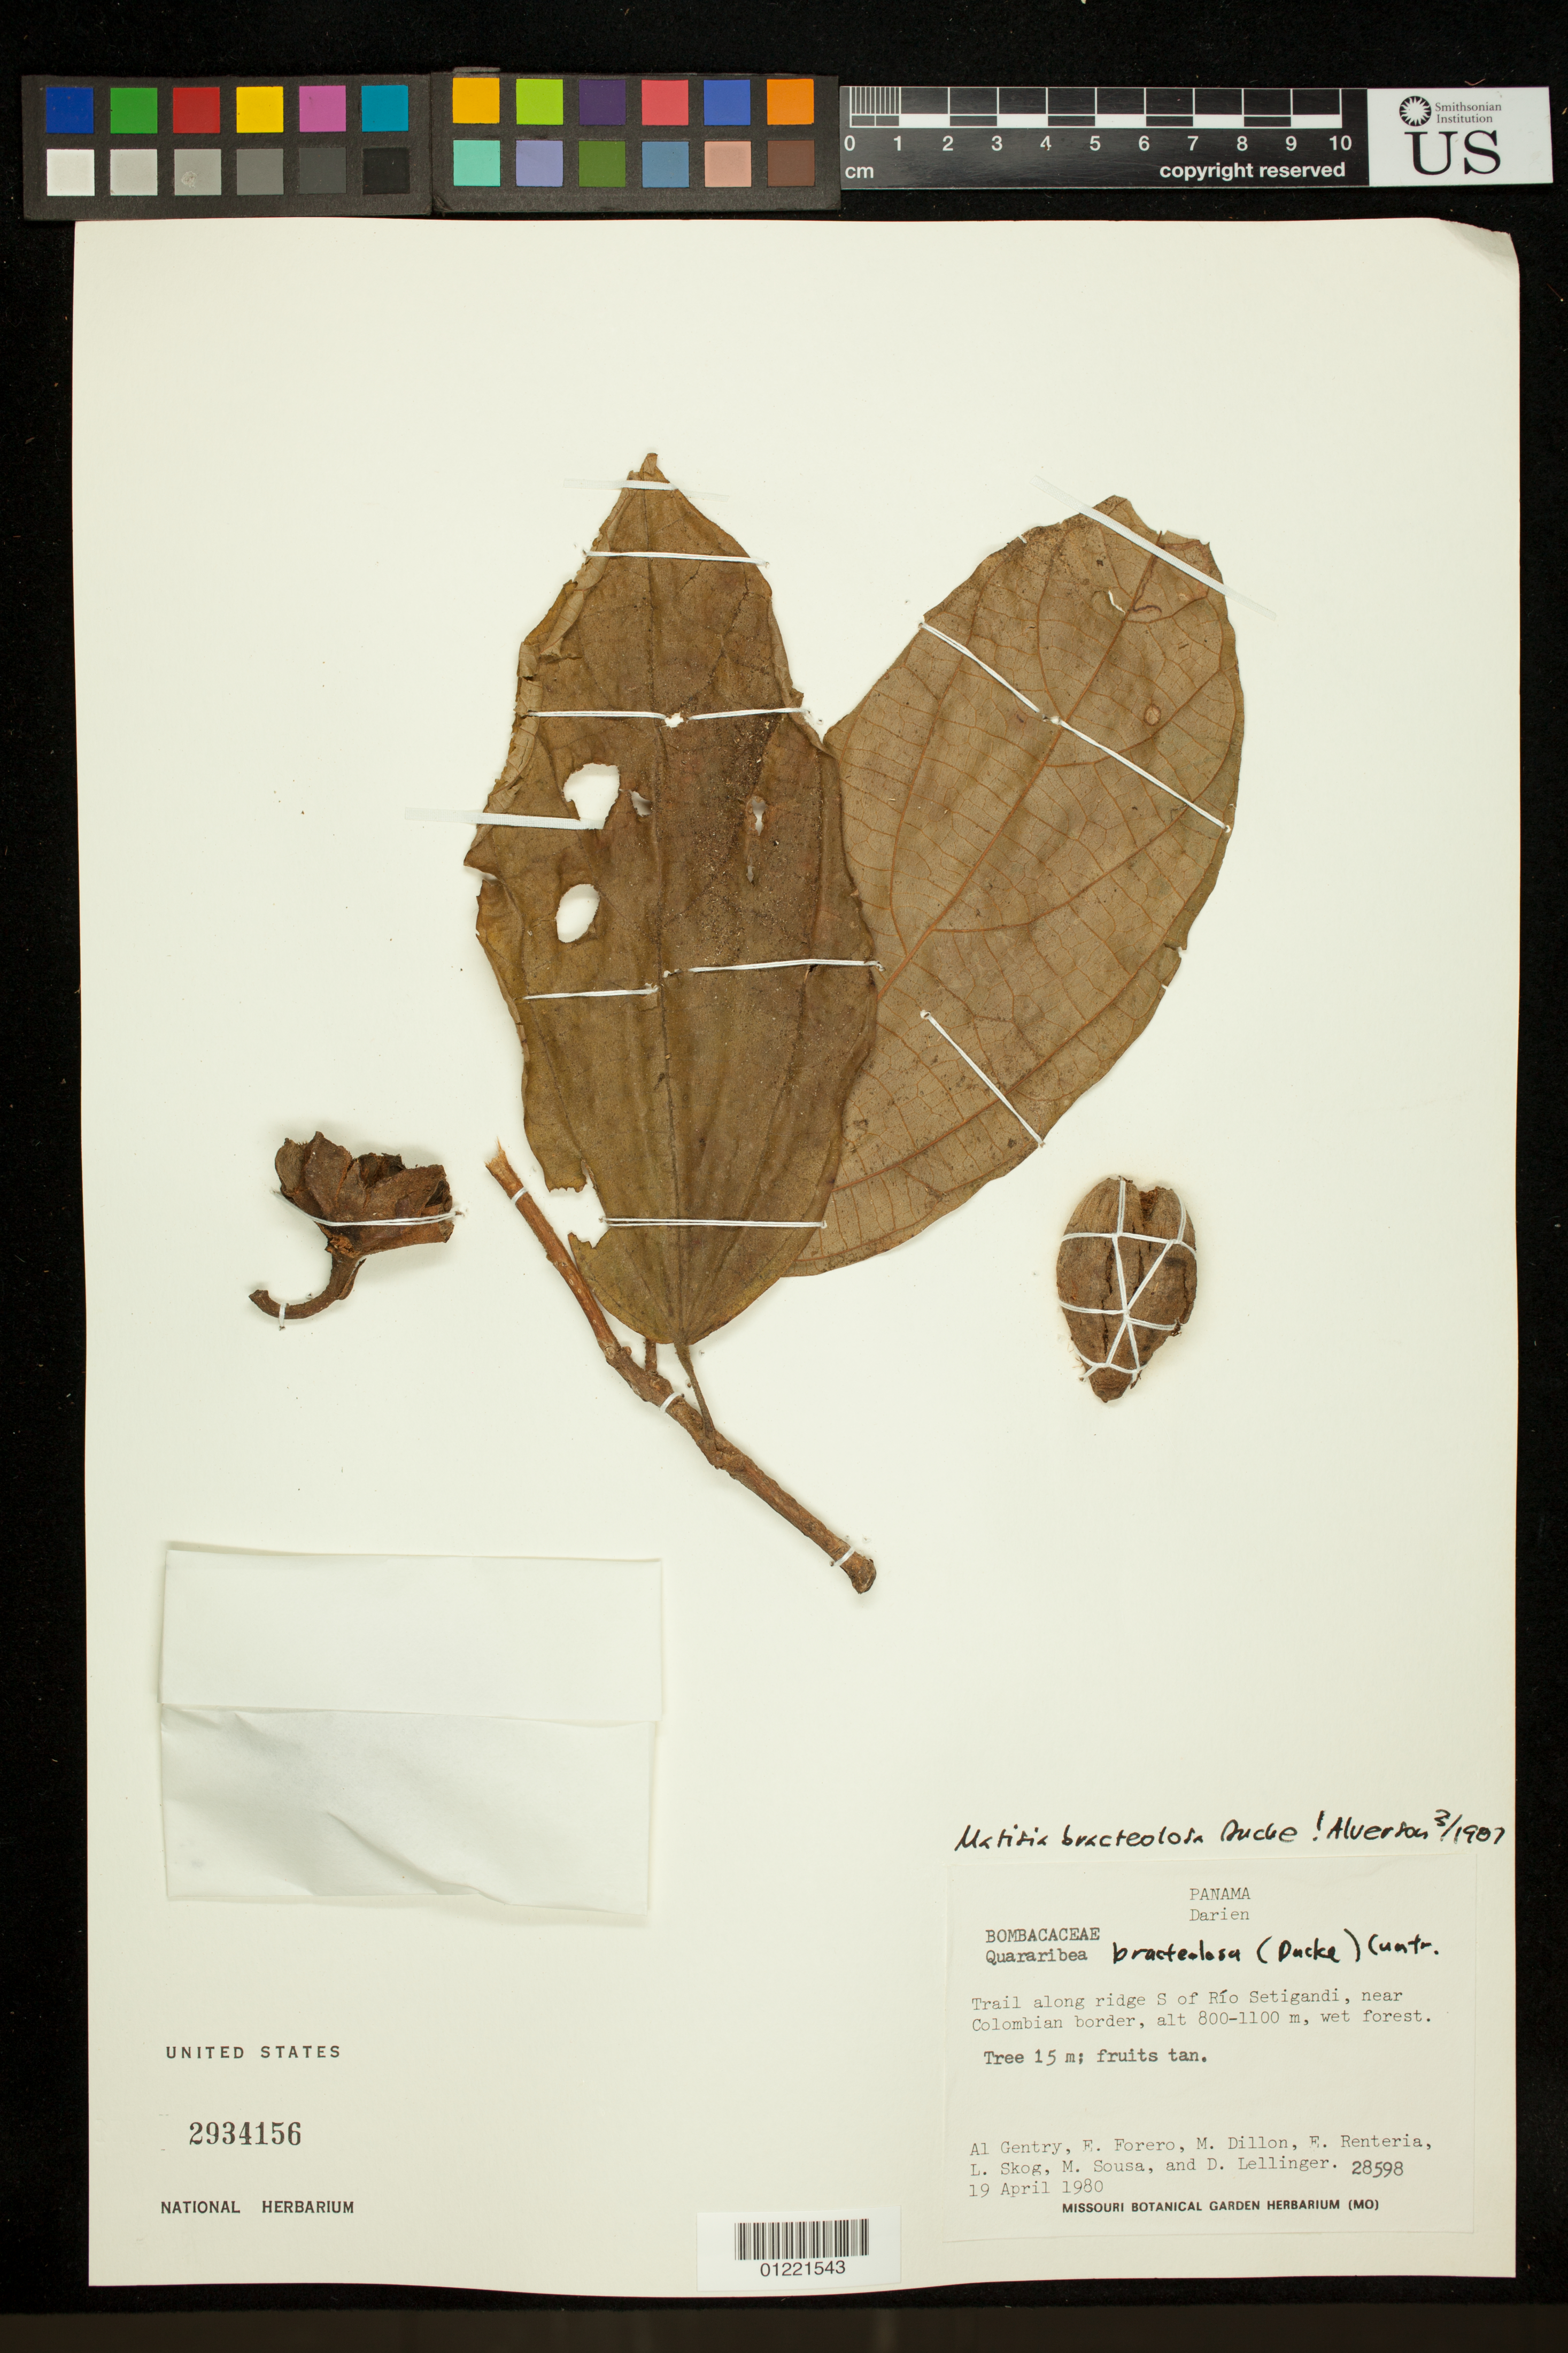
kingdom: Plantae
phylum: Tracheophyta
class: Magnoliopsida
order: Malvales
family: Malvaceae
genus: Matisia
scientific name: Matisia bracteolosa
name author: Ducke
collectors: A. H. Gentry, E. Forero, M. O. Dillon & E. Renteria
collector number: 28598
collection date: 1980-04-19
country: Panama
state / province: Darién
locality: Trail along ridge S of Río Setiganti, near Colombian border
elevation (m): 800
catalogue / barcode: US 2934156